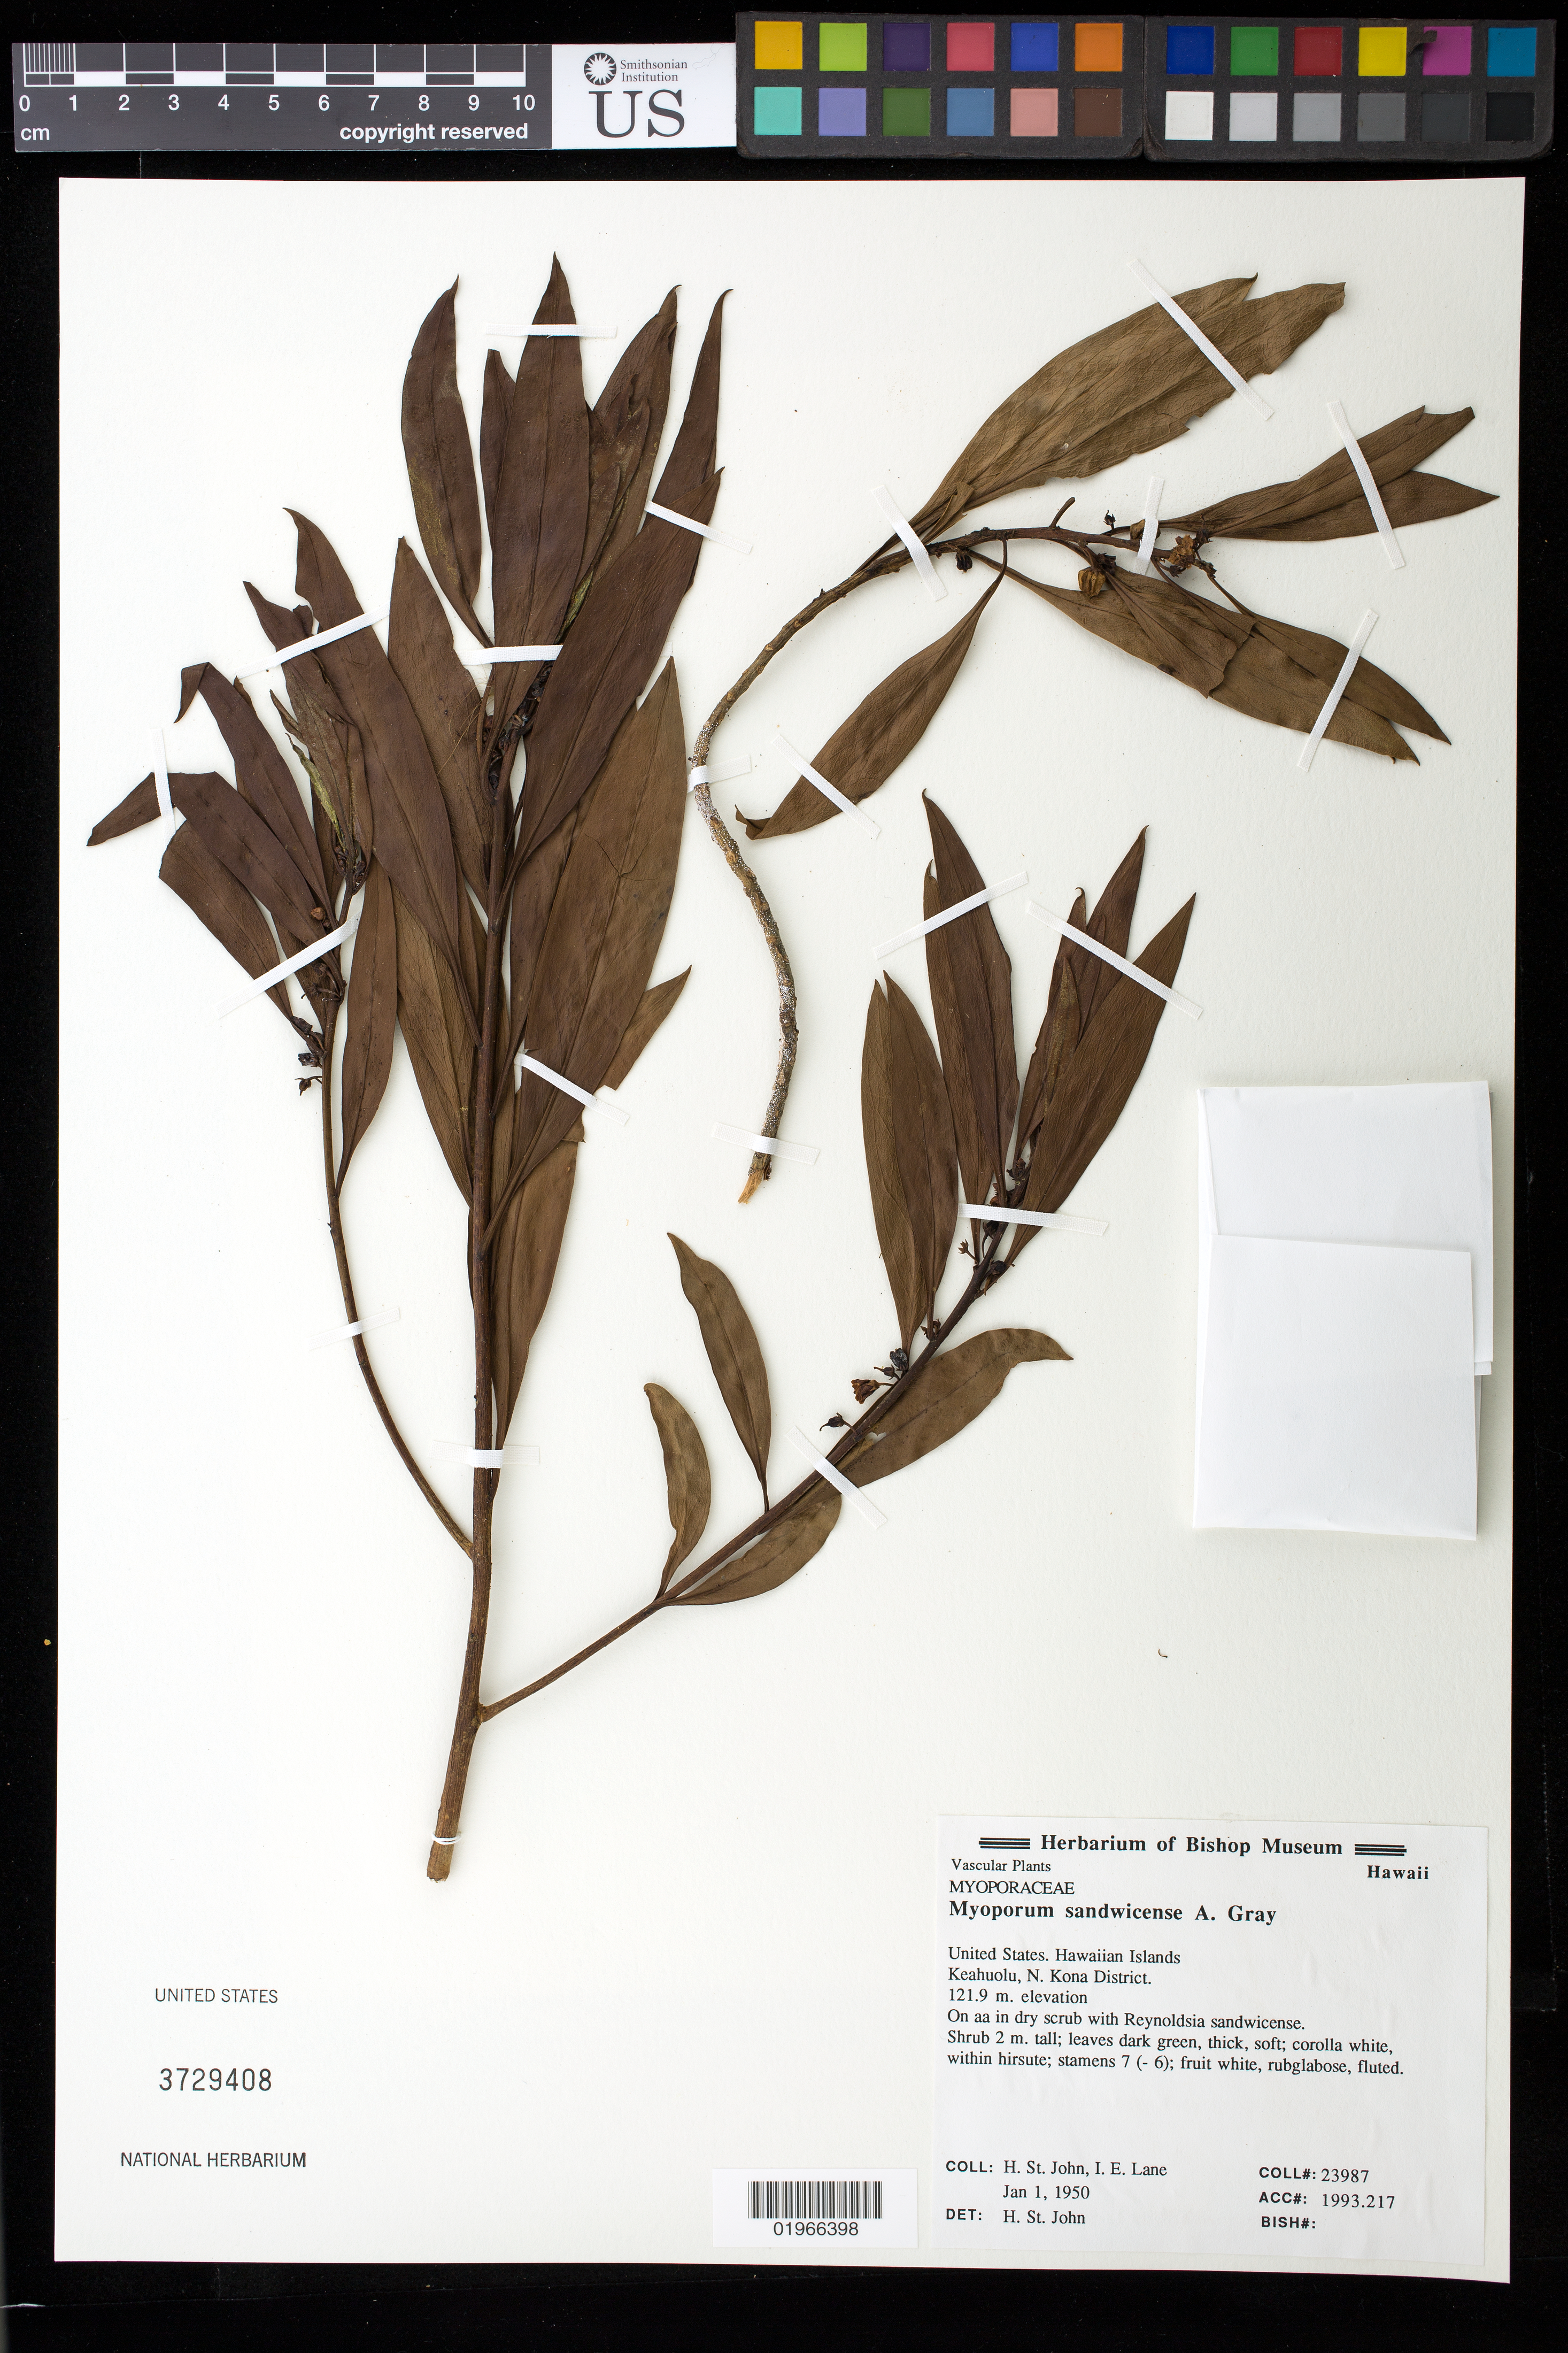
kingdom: Plantae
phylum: Tracheophyta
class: Magnoliopsida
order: Lamiales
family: Scrophulariaceae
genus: Myoporum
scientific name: Myoporum sandwicense subsp. sandwicense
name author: A. Gray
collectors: H. St. John & I. E. Lane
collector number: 23987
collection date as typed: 1 Jan 1950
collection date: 1950-01-01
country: United States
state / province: Hawaii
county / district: Hawaii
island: Hawaii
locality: Kona District, Keahuolu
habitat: Dry scrub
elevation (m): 122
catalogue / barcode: US 3729408